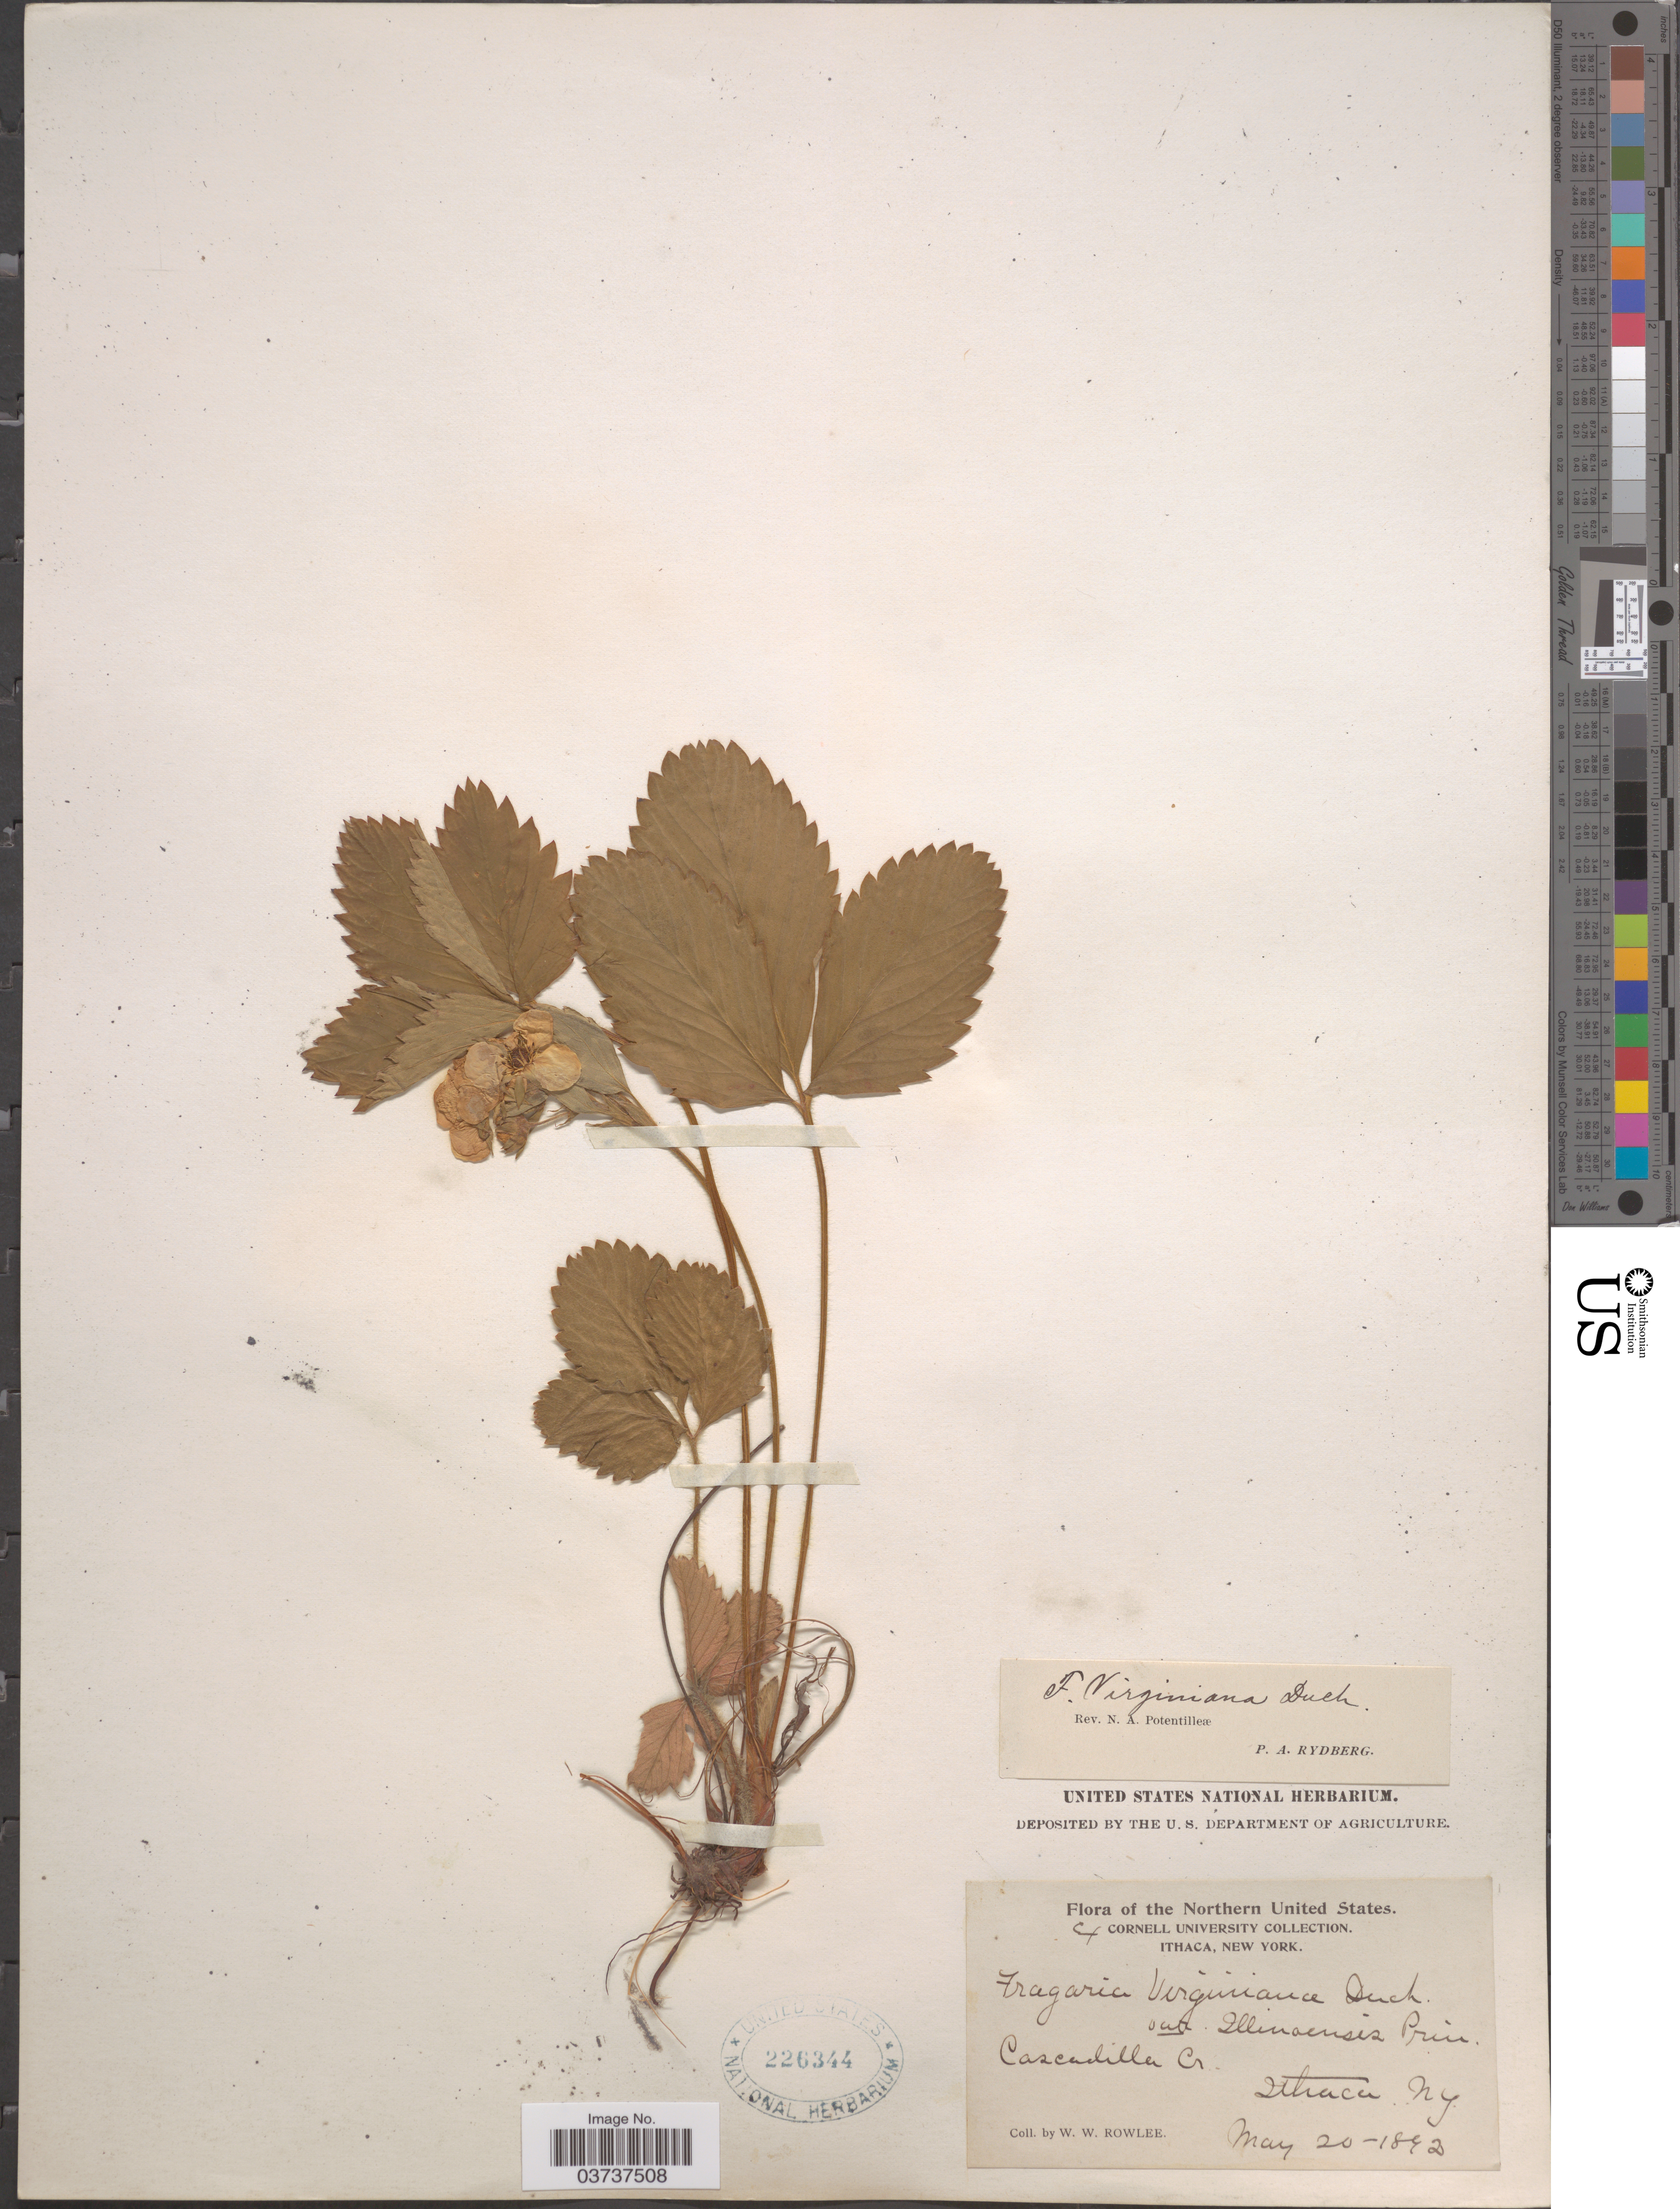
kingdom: Plantae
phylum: Tracheophyta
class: Magnoliopsida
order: Rosales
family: Rosaceae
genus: Fragaria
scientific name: Fragaria virginiana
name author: Mill.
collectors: W. W. Rowlee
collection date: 1892-05-20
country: United States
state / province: New York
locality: The Northern United States. Cascadilla Cr. Ithaca.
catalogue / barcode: US 226344